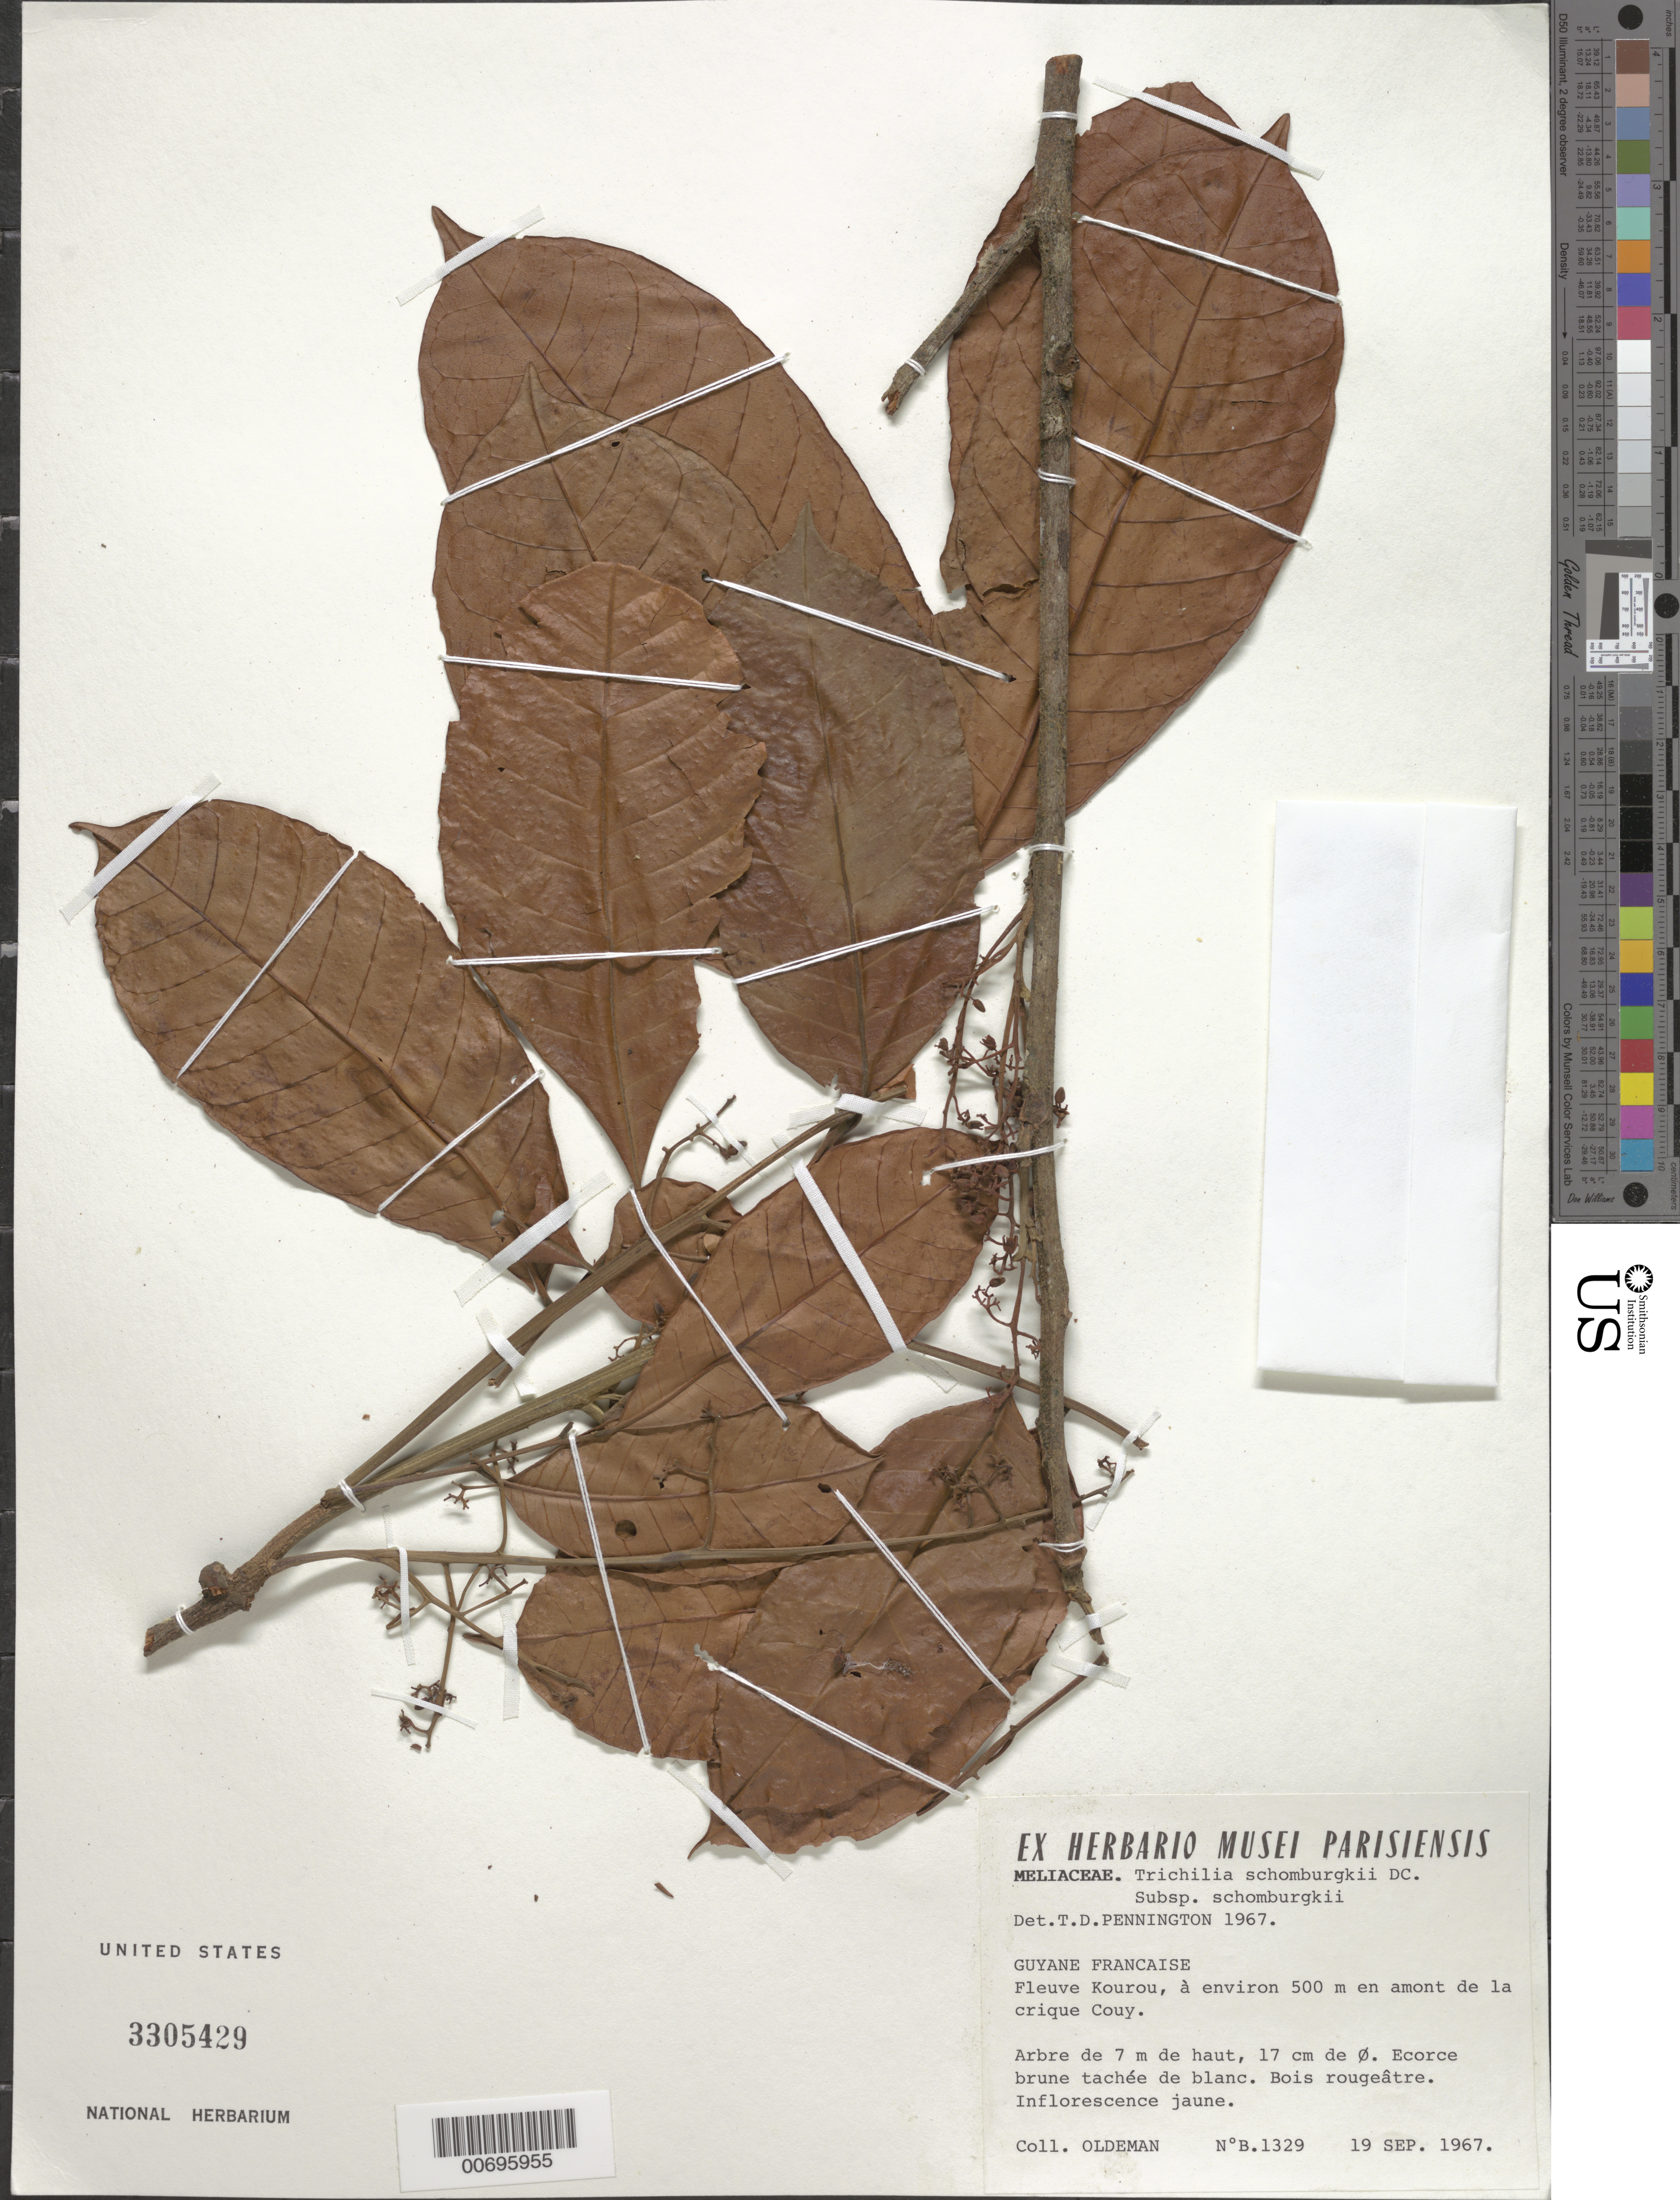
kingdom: Plantae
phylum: Tracheophyta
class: Magnoliopsida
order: Sapindales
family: Meliaceae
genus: Trichilia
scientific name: Trichilia schomburgkii subsp. schomburgkii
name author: C. DC.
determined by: Pennington, T. D., (K)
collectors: R. Oldeman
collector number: B 1329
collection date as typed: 19-Sep-67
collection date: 1967-09-19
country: French Guiana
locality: Fleuve Kourou, à env. 500 m en amont de la crique Couy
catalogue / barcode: US 3305429